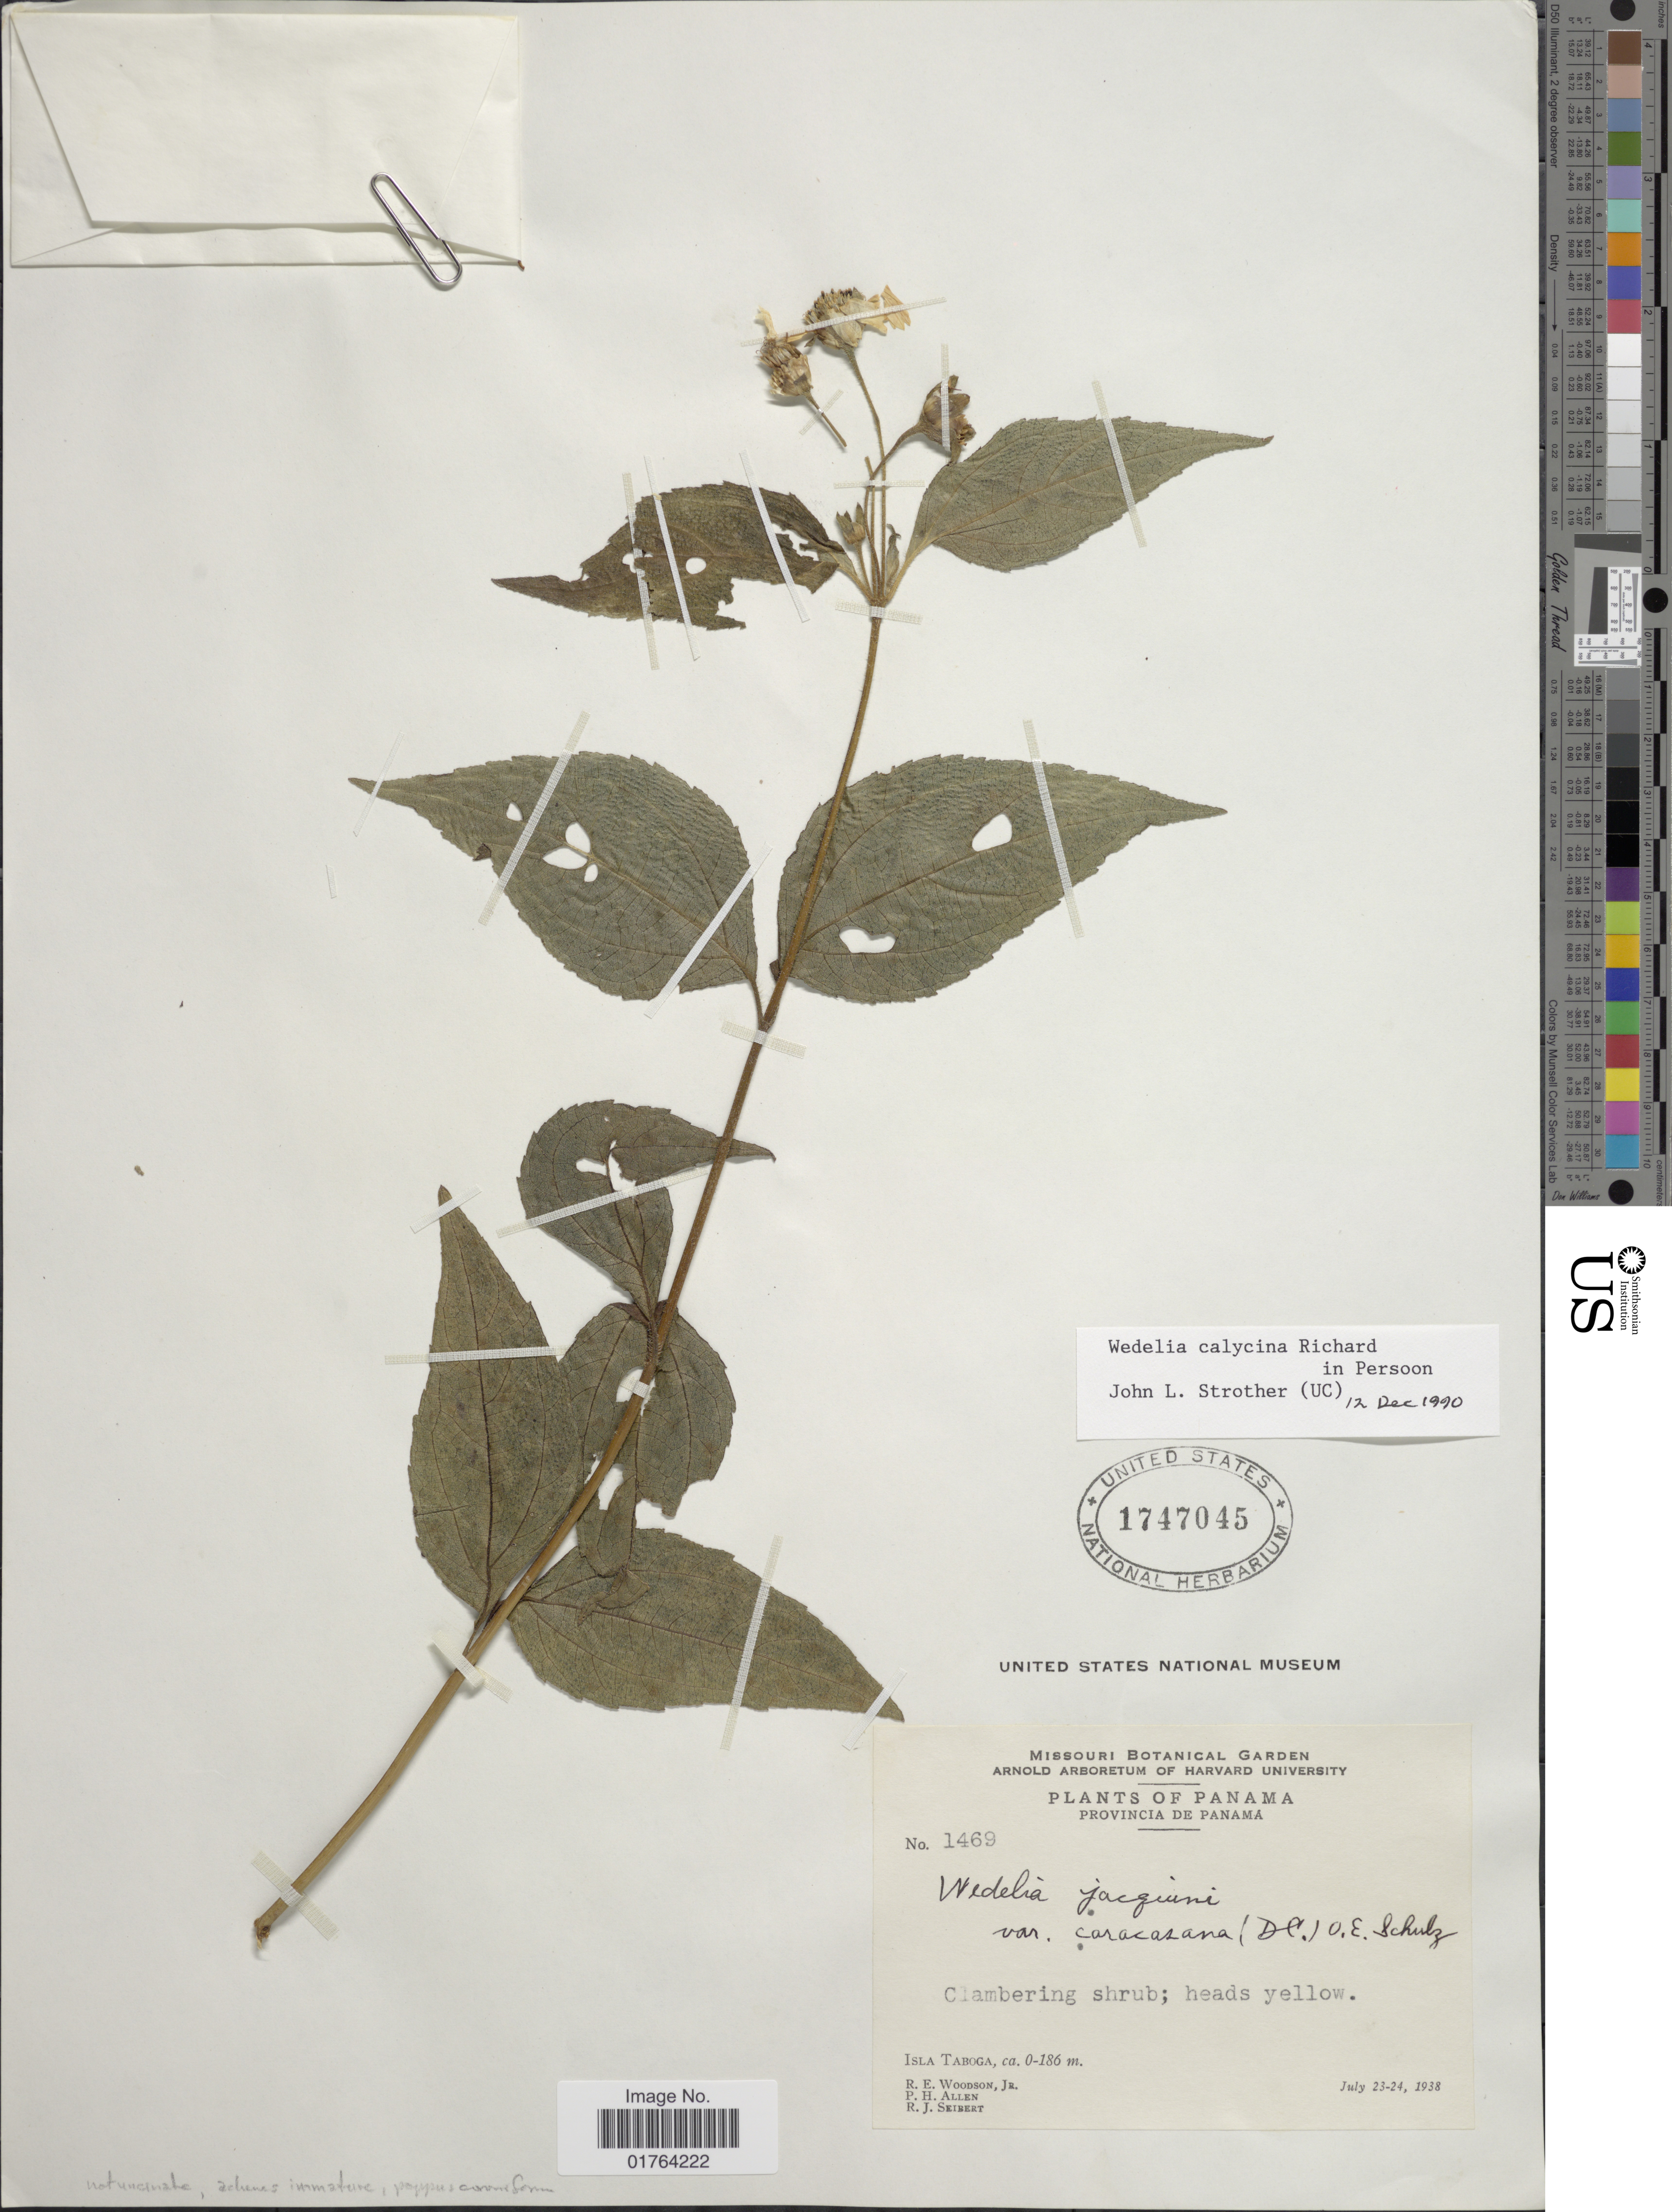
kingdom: Plantae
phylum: Tracheophyta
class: Magnoliopsida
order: Asterales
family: Asteraceae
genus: Wedelia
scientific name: Wedelia calycina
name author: Rich.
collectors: R. E. Woodson, P. H. Allen & R. J. Seibert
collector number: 1469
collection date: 1938-07-23/1938-07-24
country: Panama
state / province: Panamá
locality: Provincia de Panama, Isla Taboga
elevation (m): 0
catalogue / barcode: US 1747045